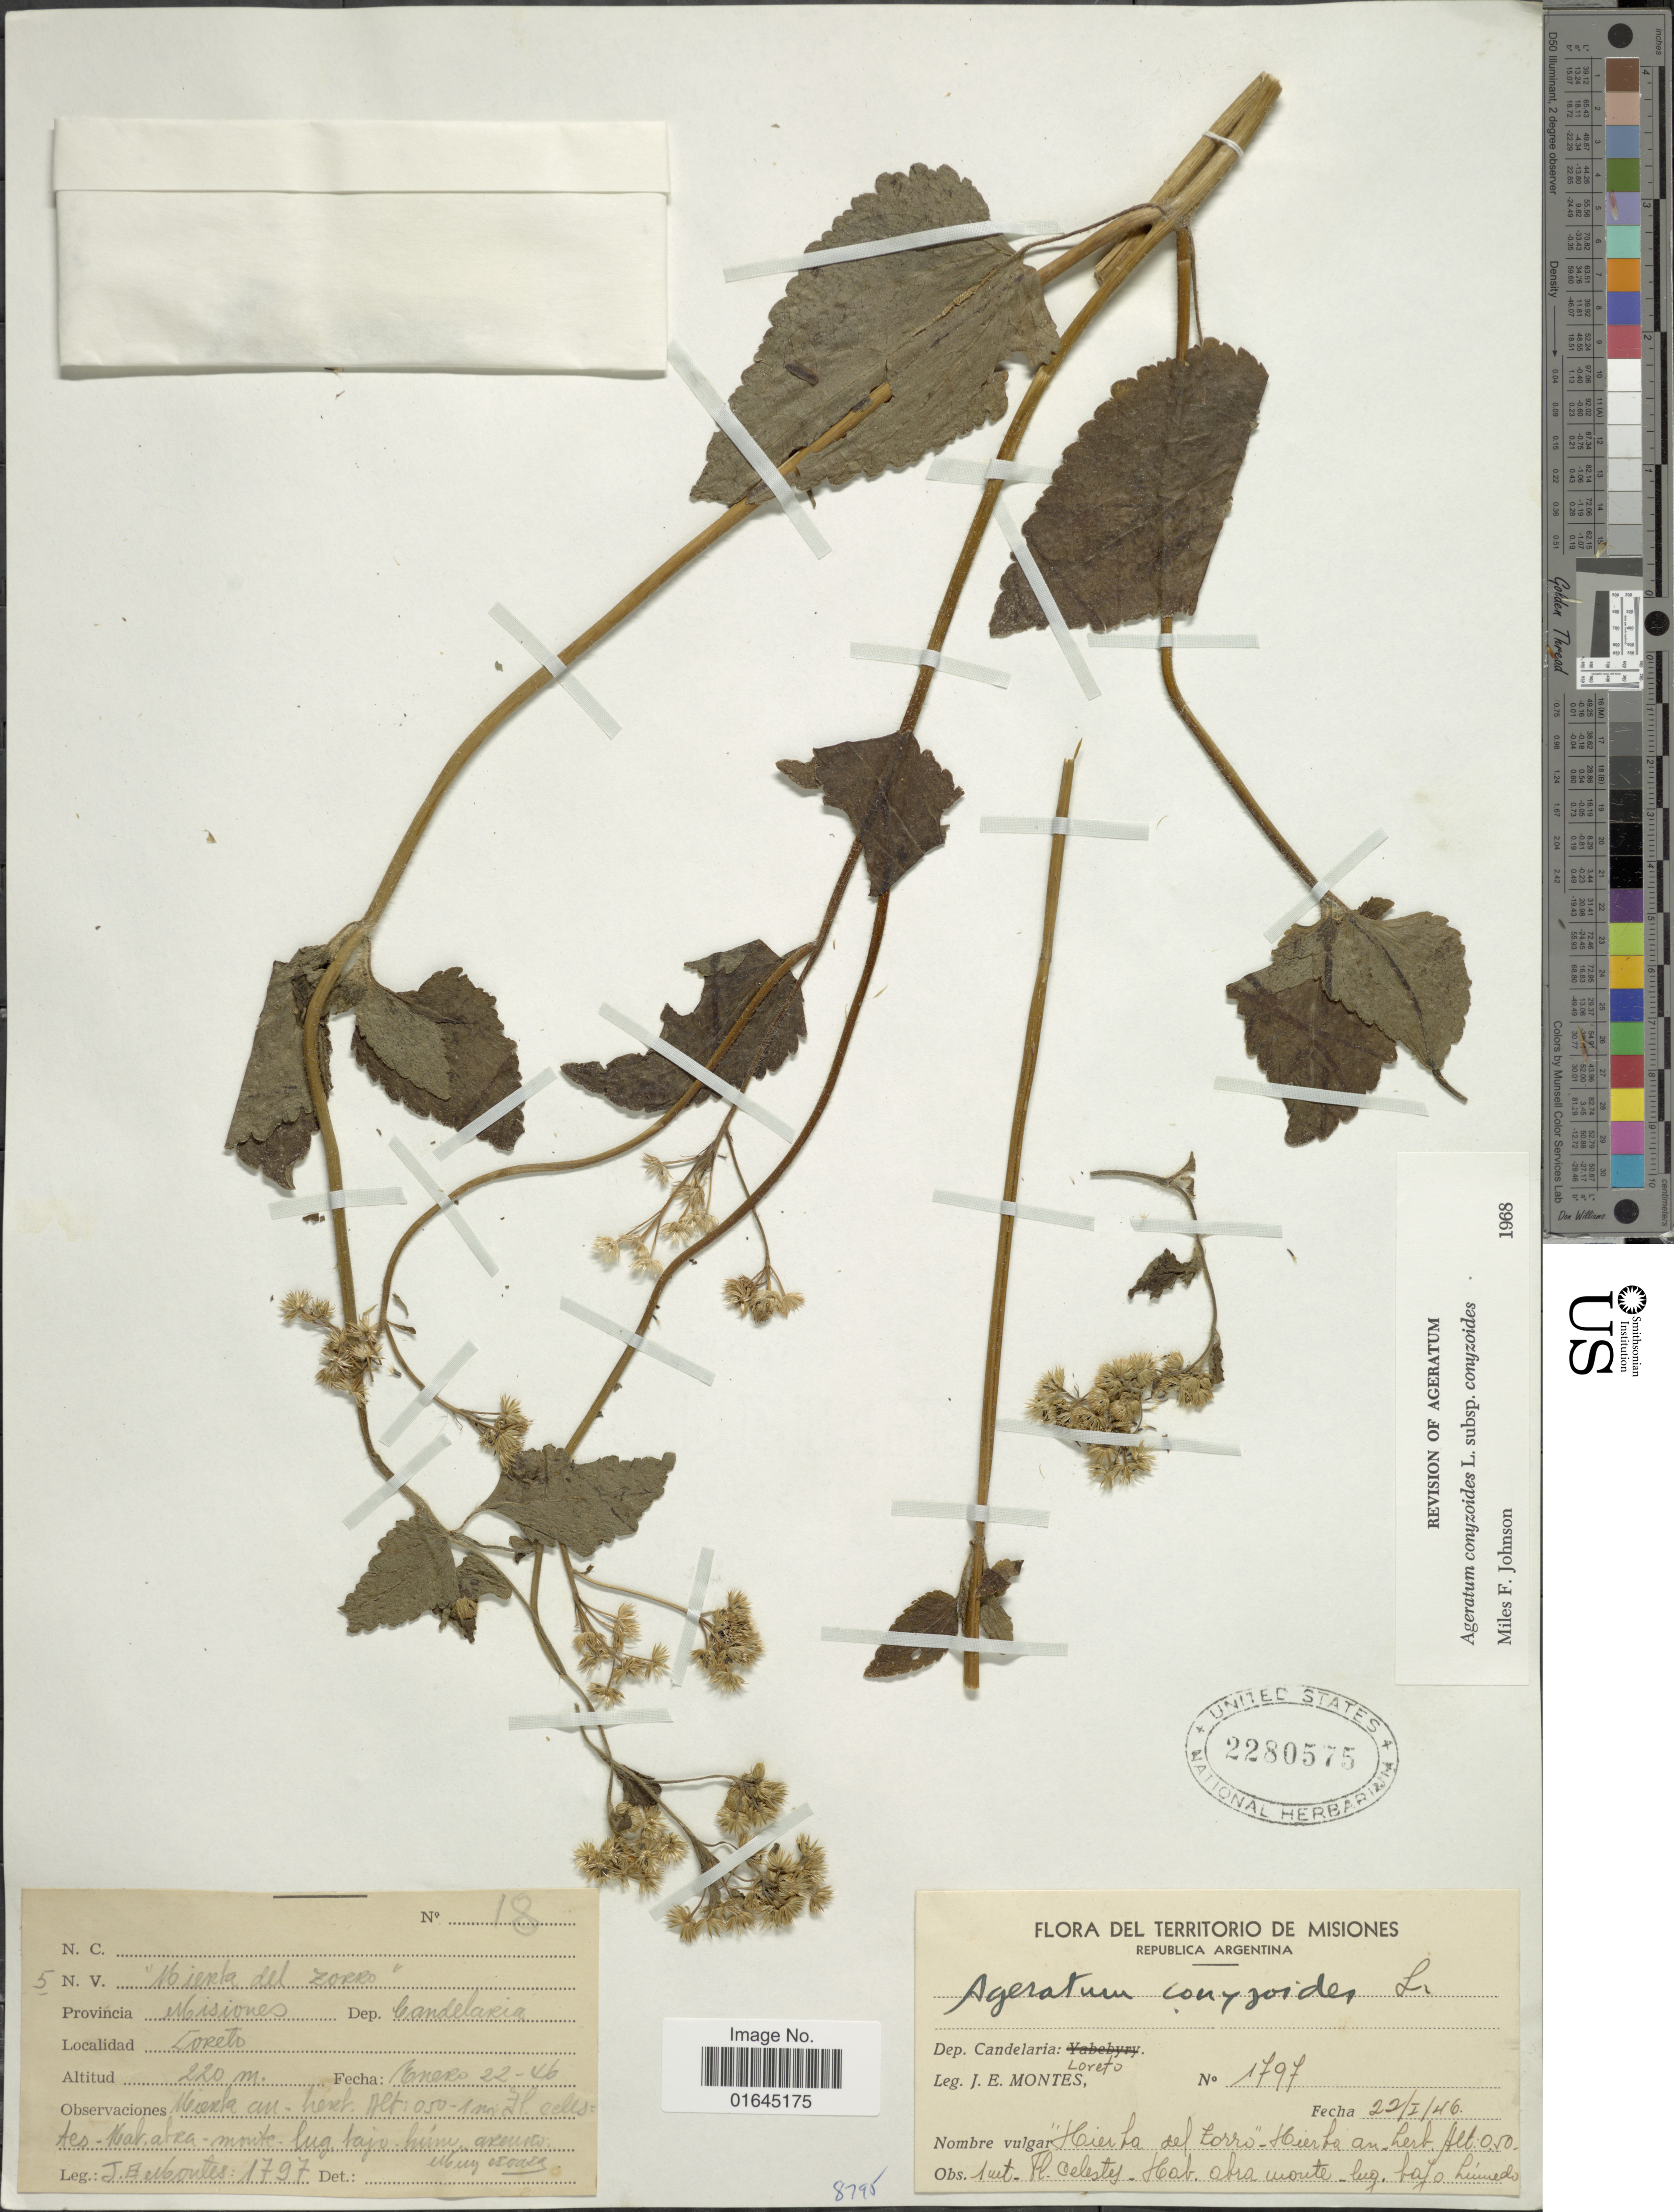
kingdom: Plantae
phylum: Tracheophyta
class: Magnoliopsida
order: Asterales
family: Asteraceae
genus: Ageratum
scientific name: Ageratum conyzoides subsp. conyzoides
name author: L.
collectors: J. E. Montes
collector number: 1797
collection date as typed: Transcribed d/m/y: 22/1/46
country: Argentina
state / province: Misiones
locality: Dep. Candelra: Loreto.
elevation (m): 220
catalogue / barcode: US 2280575